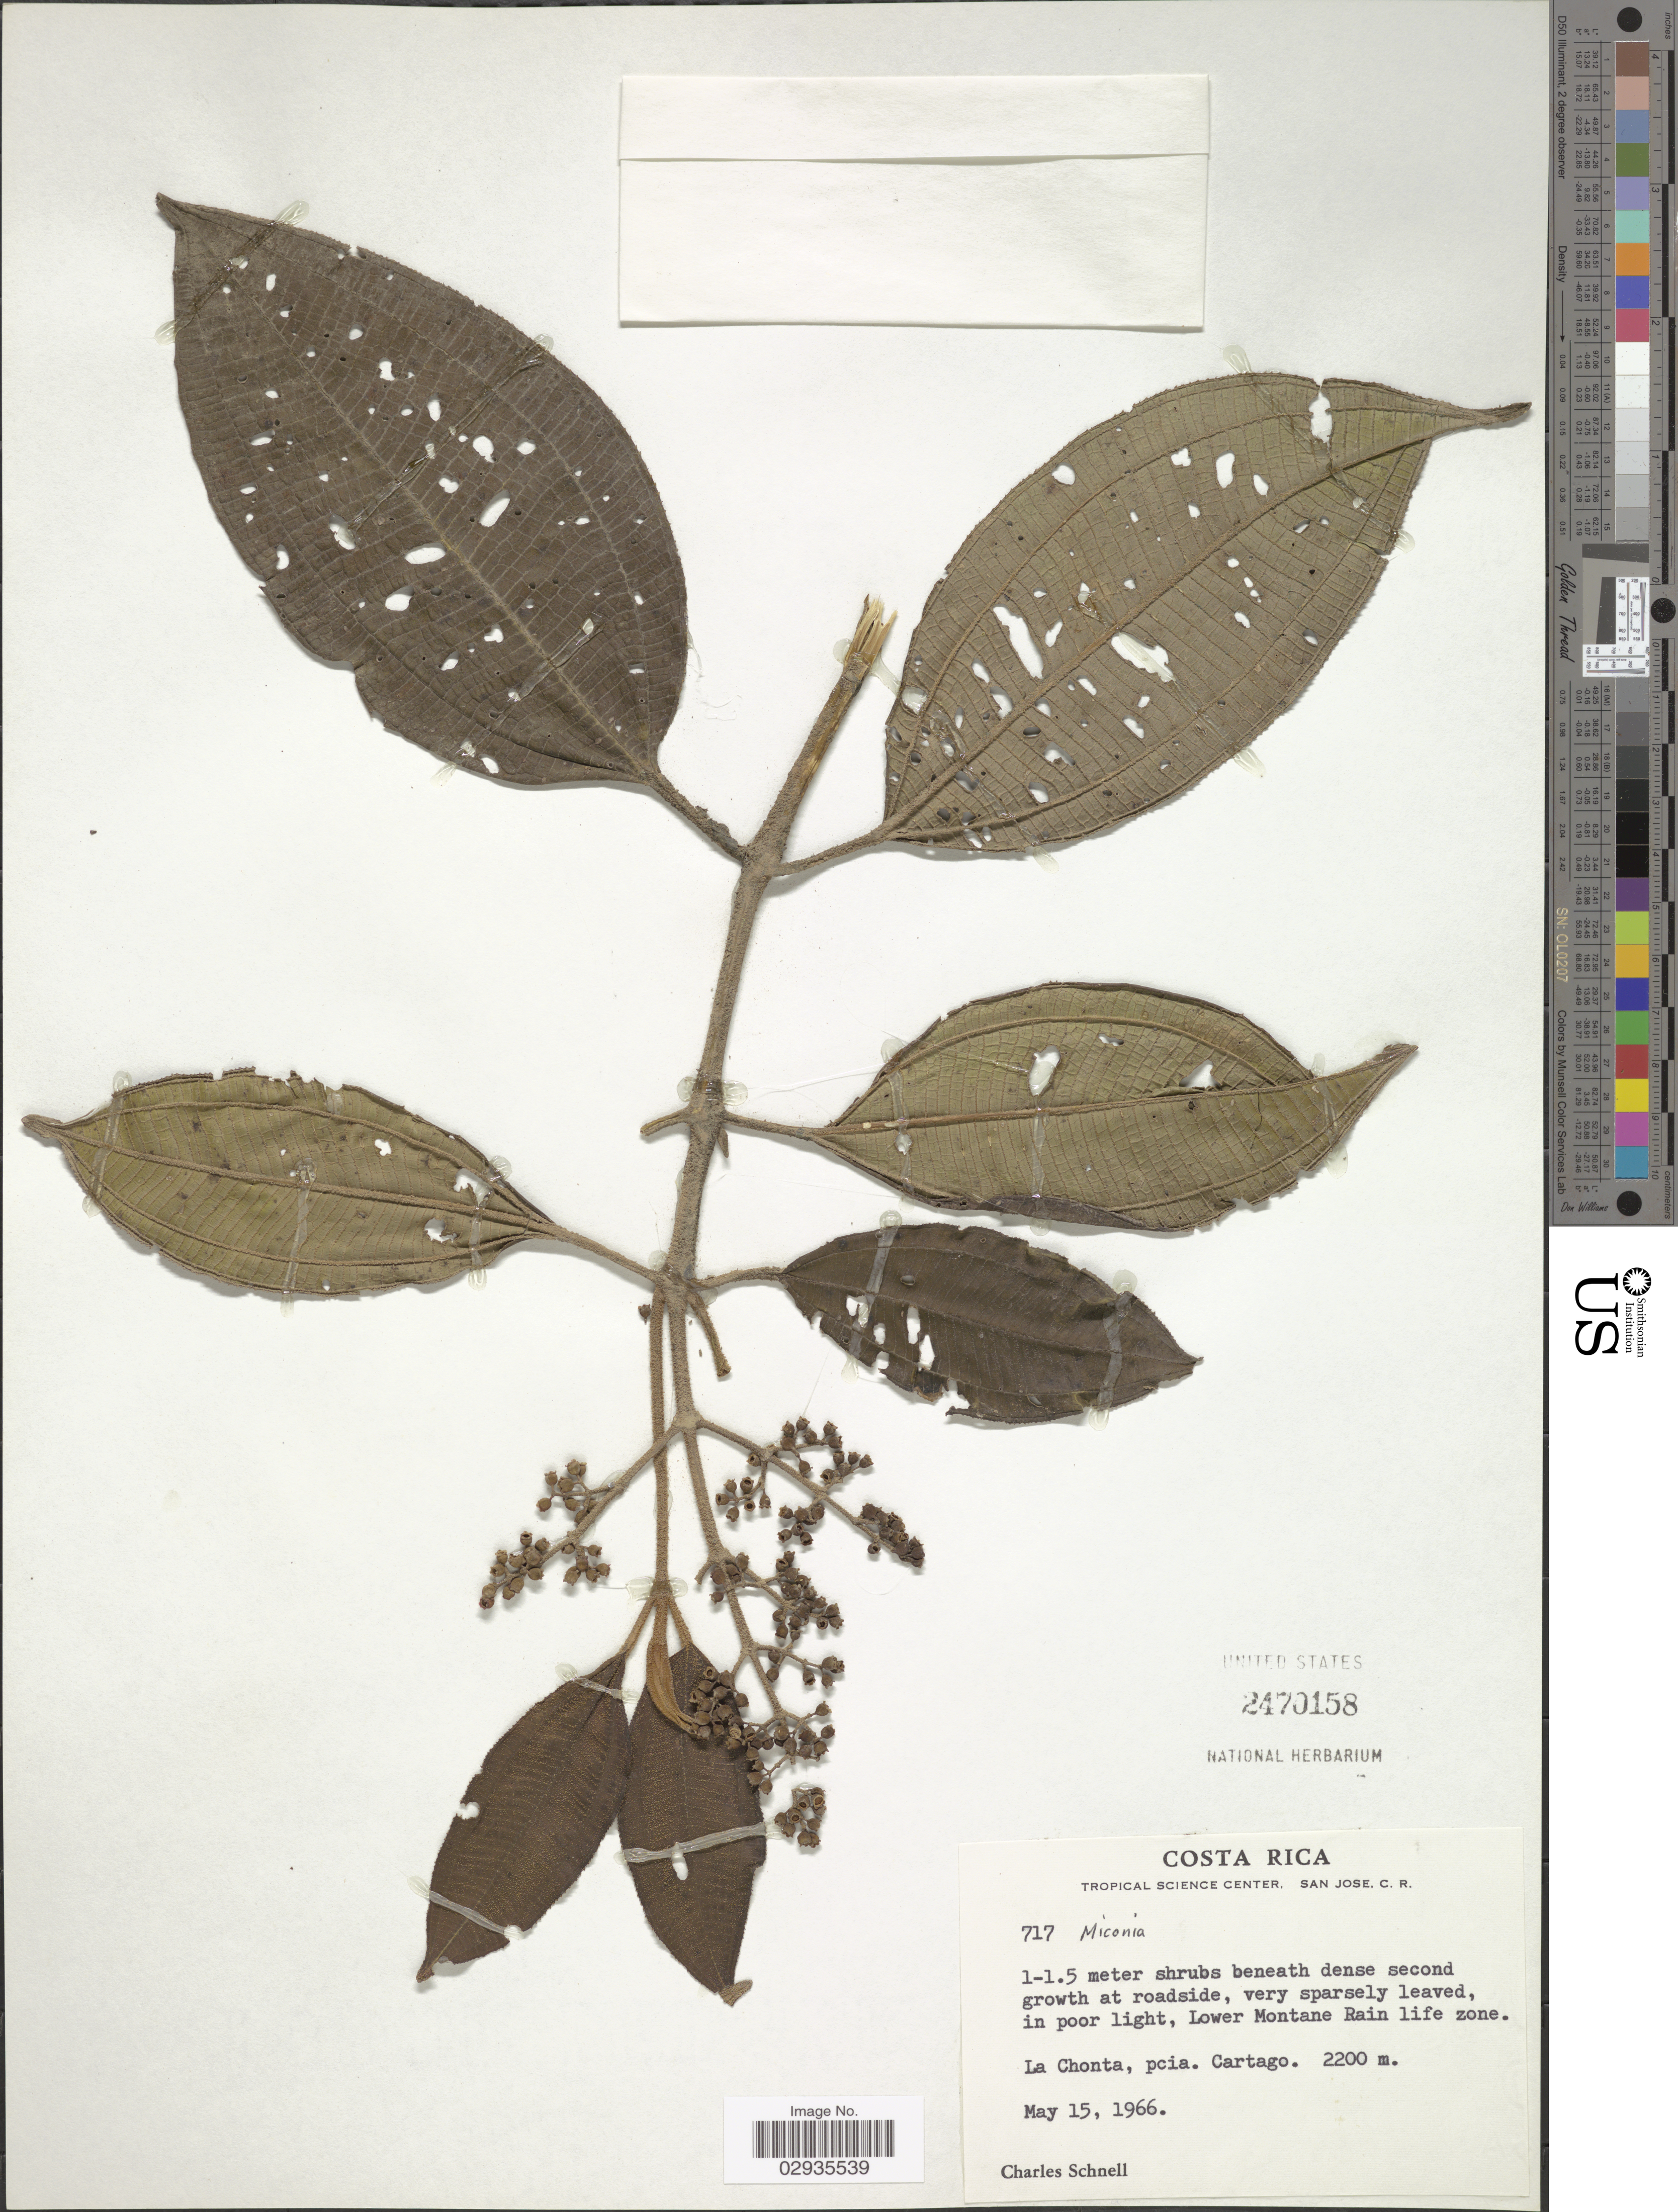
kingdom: Plantae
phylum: Tracheophyta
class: Magnoliopsida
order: Myrtales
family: Melastomataceae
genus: Miconia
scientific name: Miconia sp.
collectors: C. Schnell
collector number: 717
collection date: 1966-05-15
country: Costa Rica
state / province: Cartago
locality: Lower Montane Rain life zone, La Chonta, pcia. Cartago.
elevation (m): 2200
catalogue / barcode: US 2470158